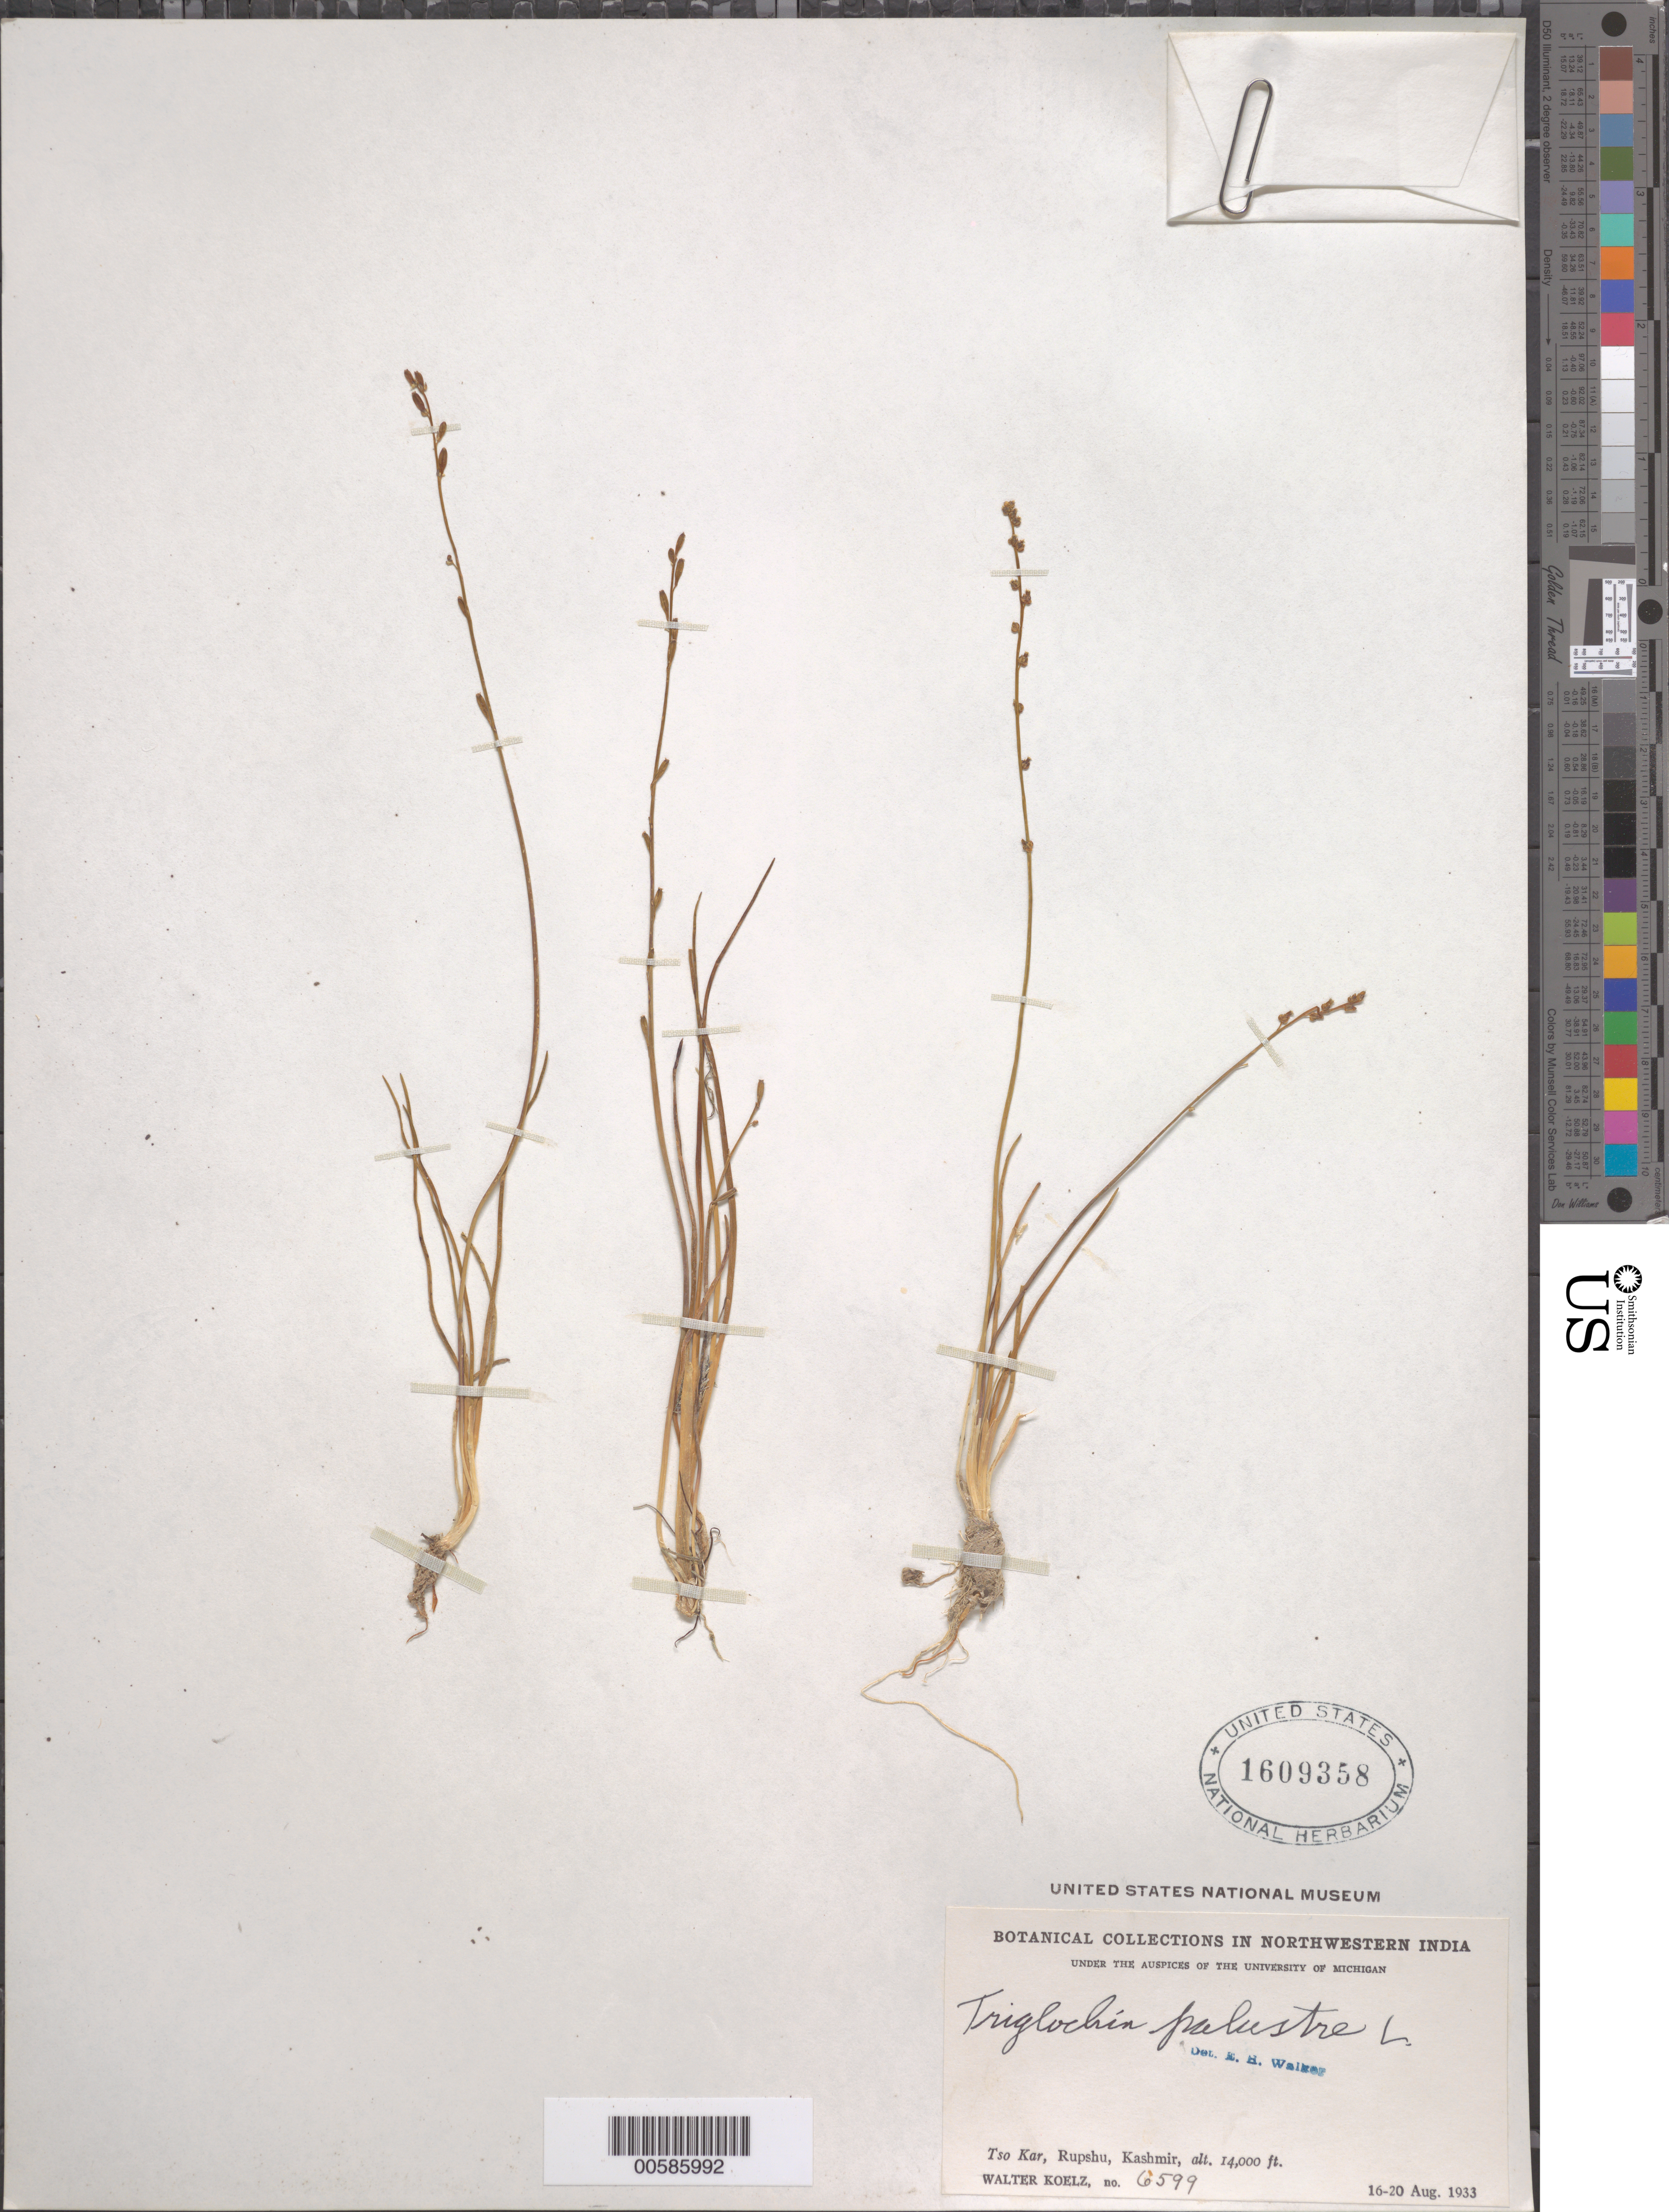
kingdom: Plantae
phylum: Tracheophyta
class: Liliopsida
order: Alismatales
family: Juncaginaceae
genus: Triglochin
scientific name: Triglochin palustris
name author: L.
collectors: W. N. Koelz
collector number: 6599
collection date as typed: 16 Aug 1933 to 20 Aug 1933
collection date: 1933-08-16/1933-08-20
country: India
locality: Tso Kar, Rupshu, Kashmir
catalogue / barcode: US 1609358